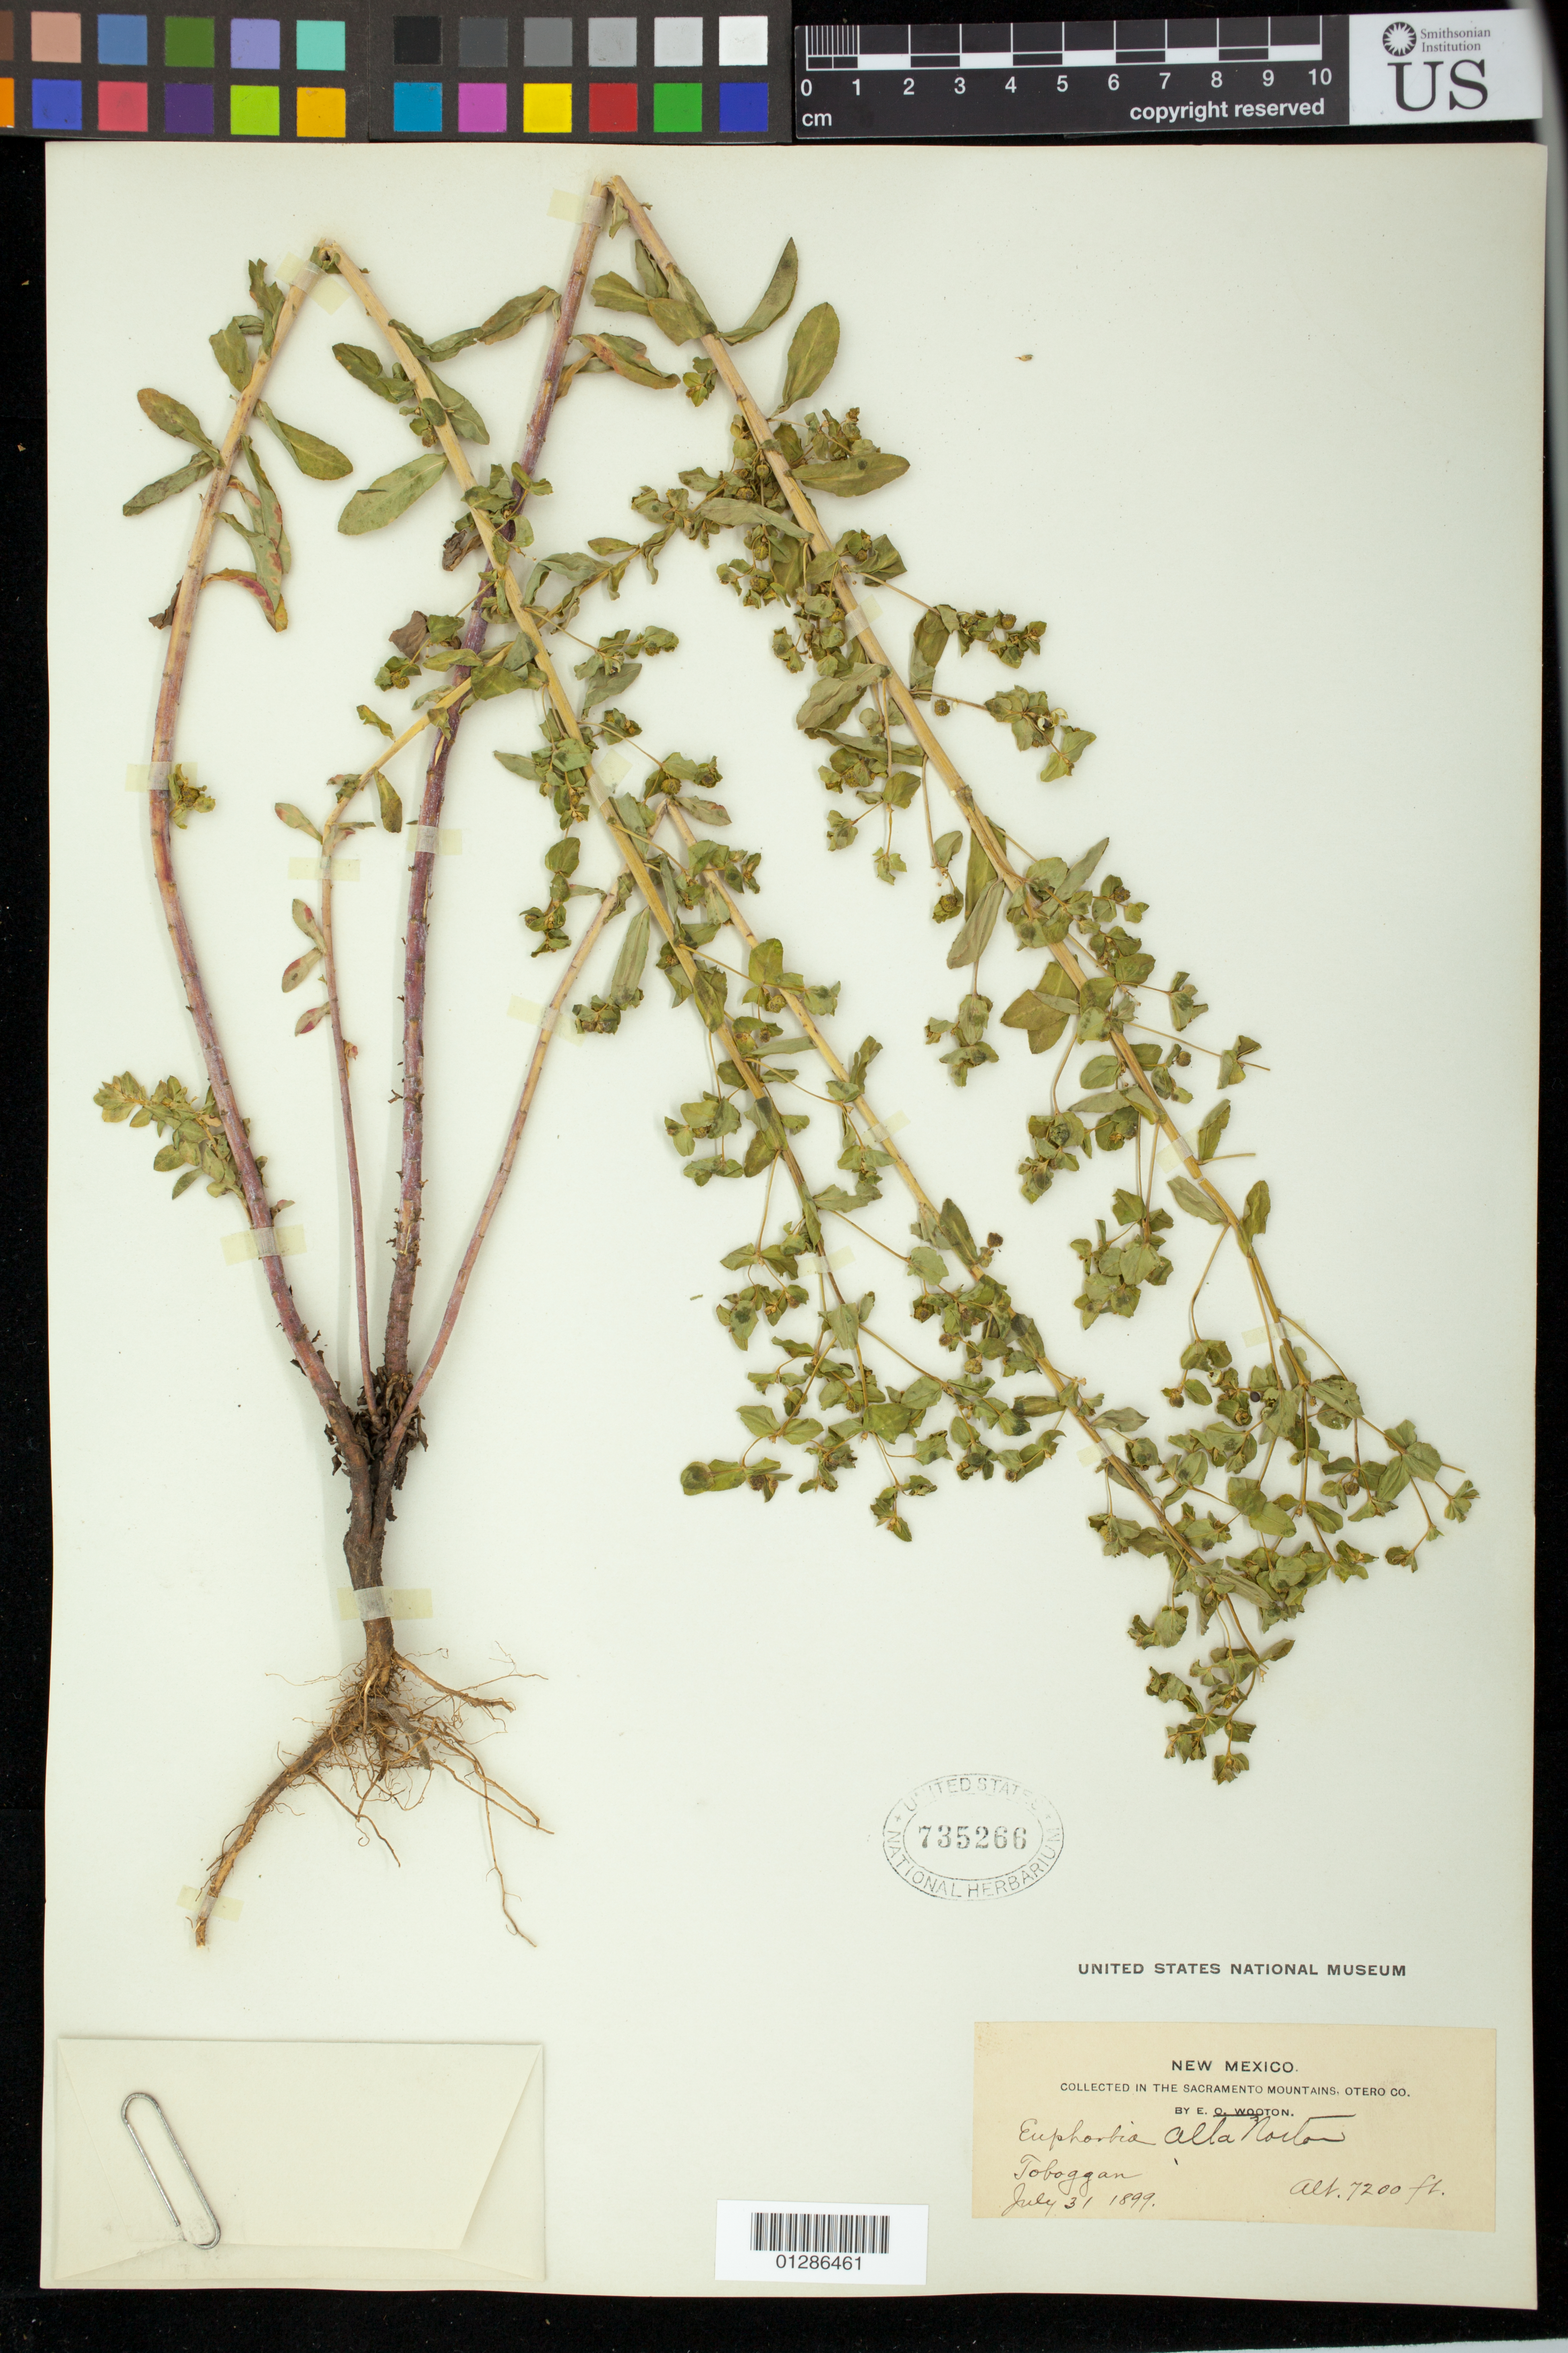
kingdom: Plantae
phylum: Tracheophyta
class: Magnoliopsida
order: Malpighiales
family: Euphorbiaceae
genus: Euphorbia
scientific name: Euphorbia alta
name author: Norton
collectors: E. O. Wooton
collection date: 1899-07-31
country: United States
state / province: New Mexico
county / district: Otero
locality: Sacramento Mountains, Toboggan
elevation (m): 2195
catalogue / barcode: US 735266